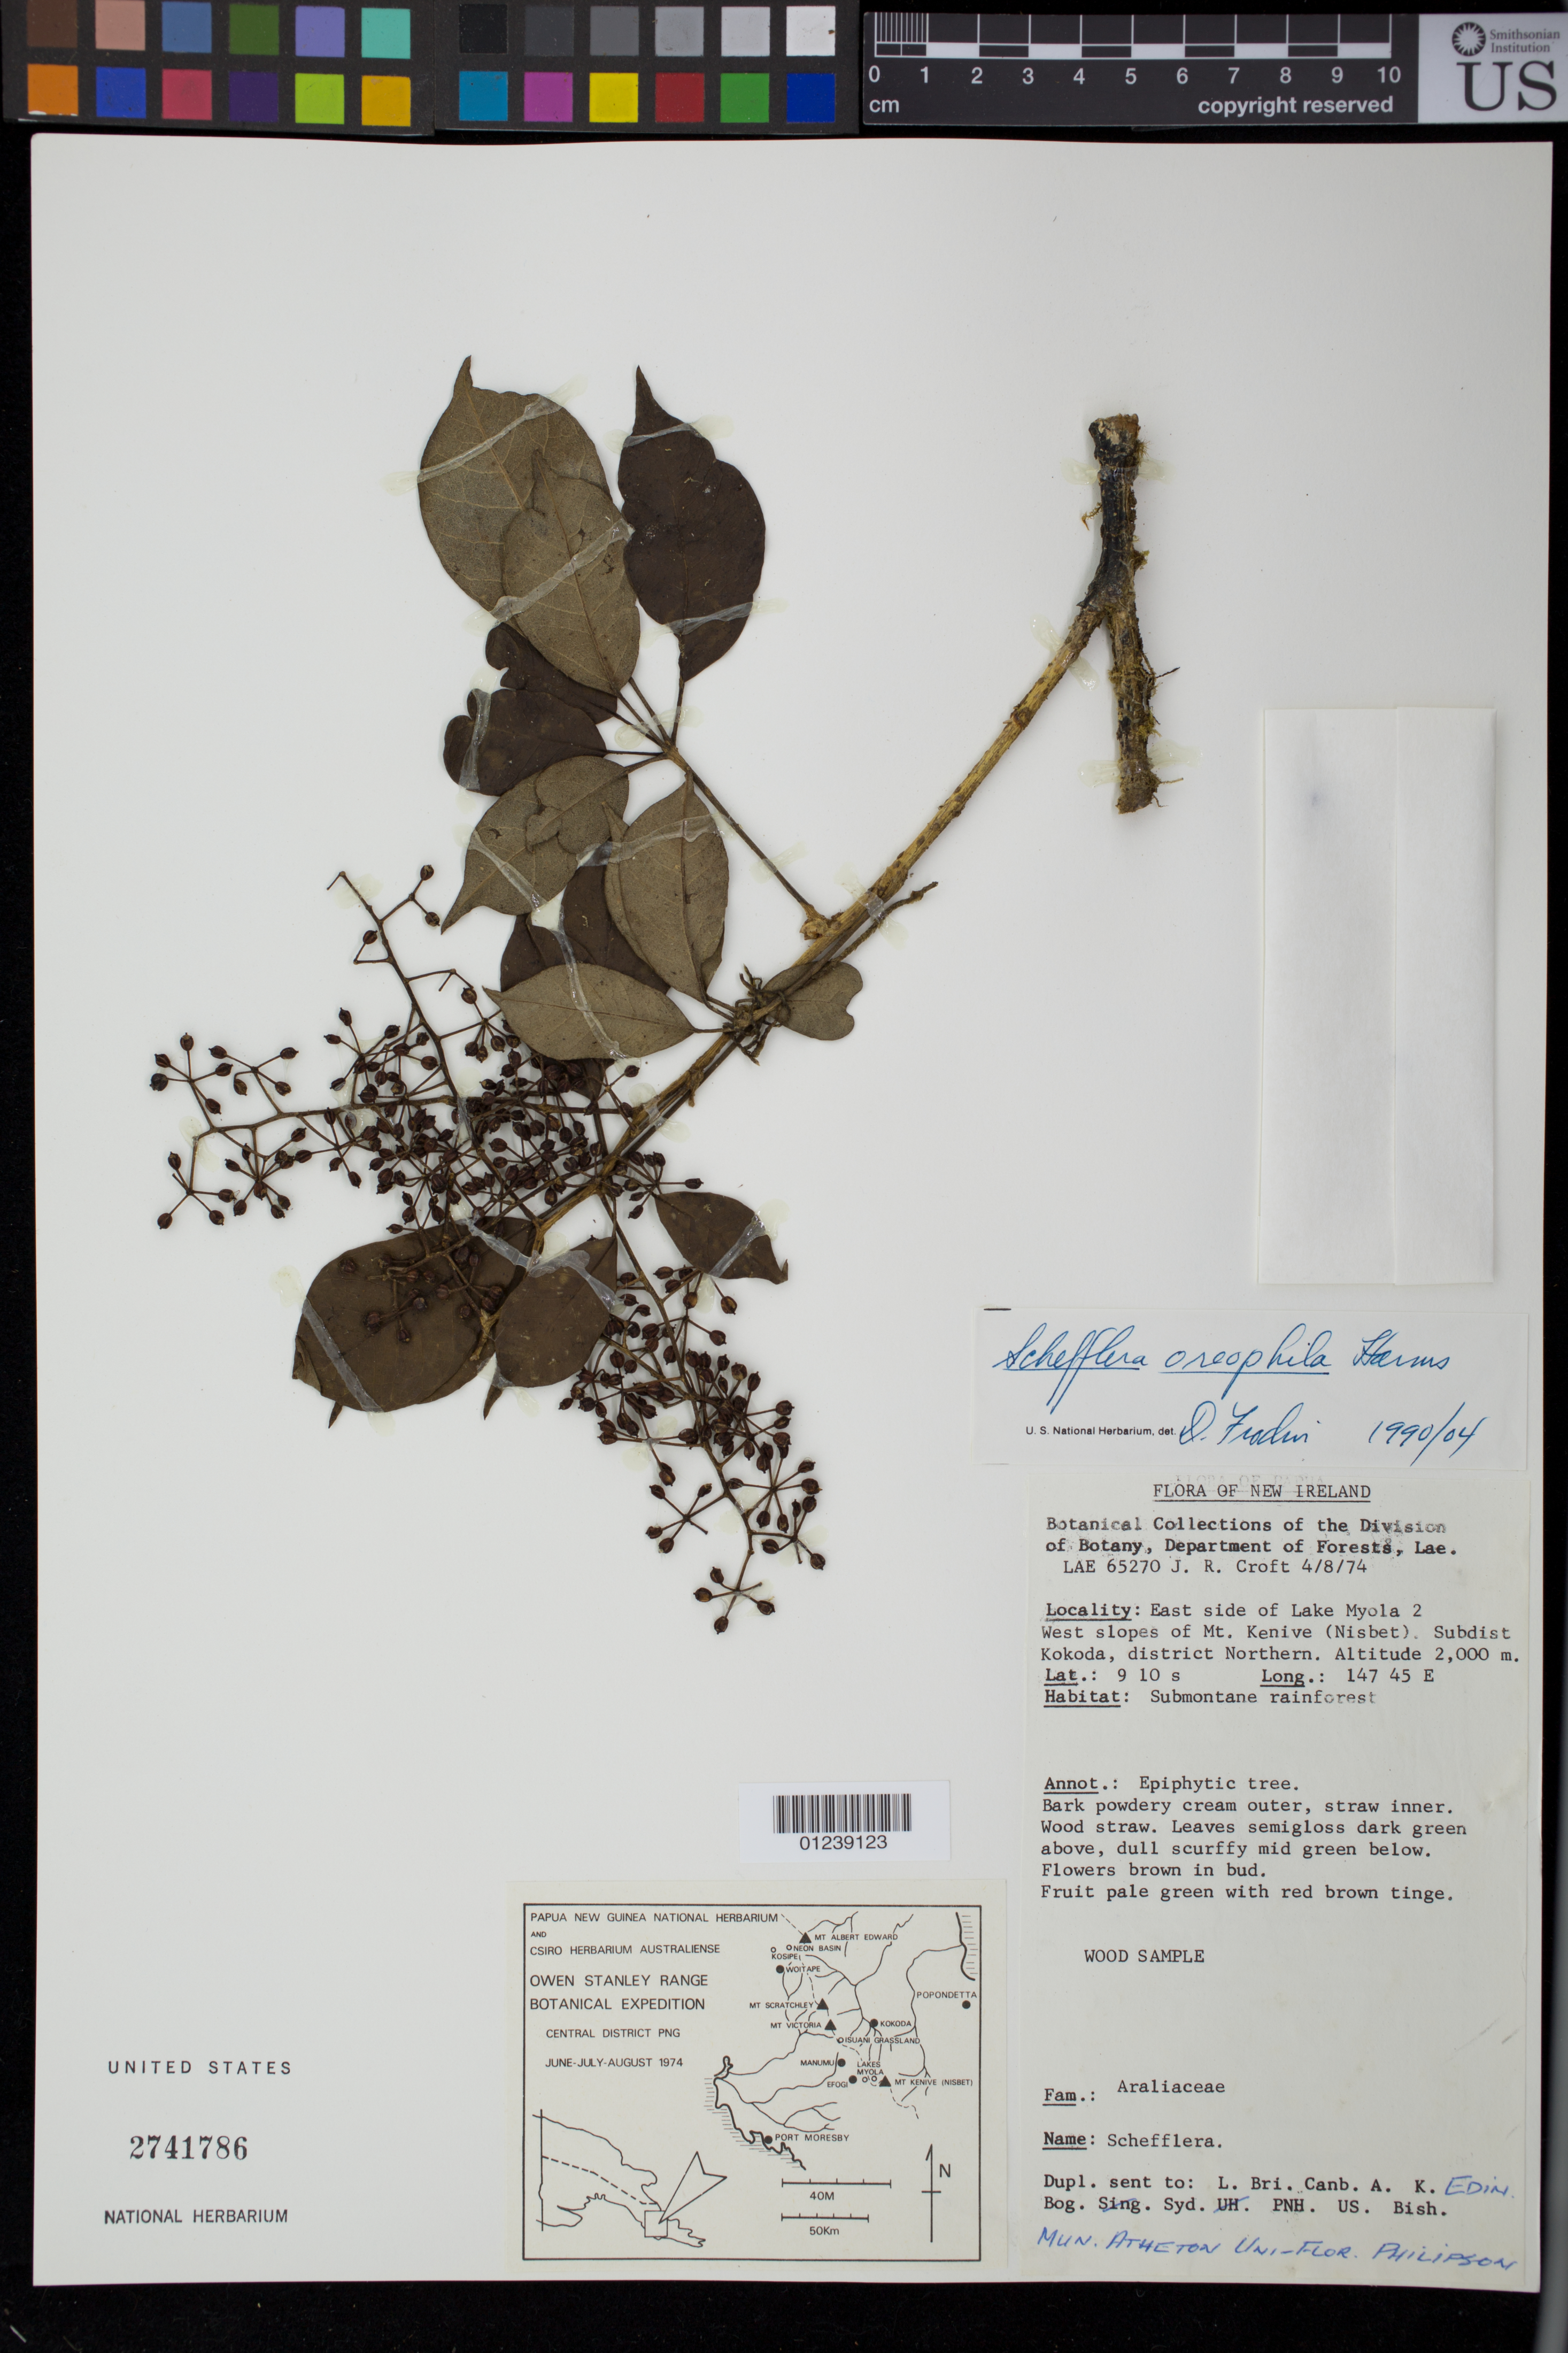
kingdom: Plantae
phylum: Tracheophyta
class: Magnoliopsida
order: Apiales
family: Araliaceae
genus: Heptapleurum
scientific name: Heptapleurum oreopolum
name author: (Harms) G. M. Plunkett & Lowry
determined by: Wagner, W. L., (BOT), Smithsonian Institution - National Museum of Natural History (UNITED STATES)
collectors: J. R. Croft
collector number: LAE 65270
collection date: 1974-08-04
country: Papua New Guinea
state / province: Northern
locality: East side of Lake Myola 2, west slopes of Mt. Kenive (Nisbet). Subdist. Kokoda.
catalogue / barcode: US 2741786